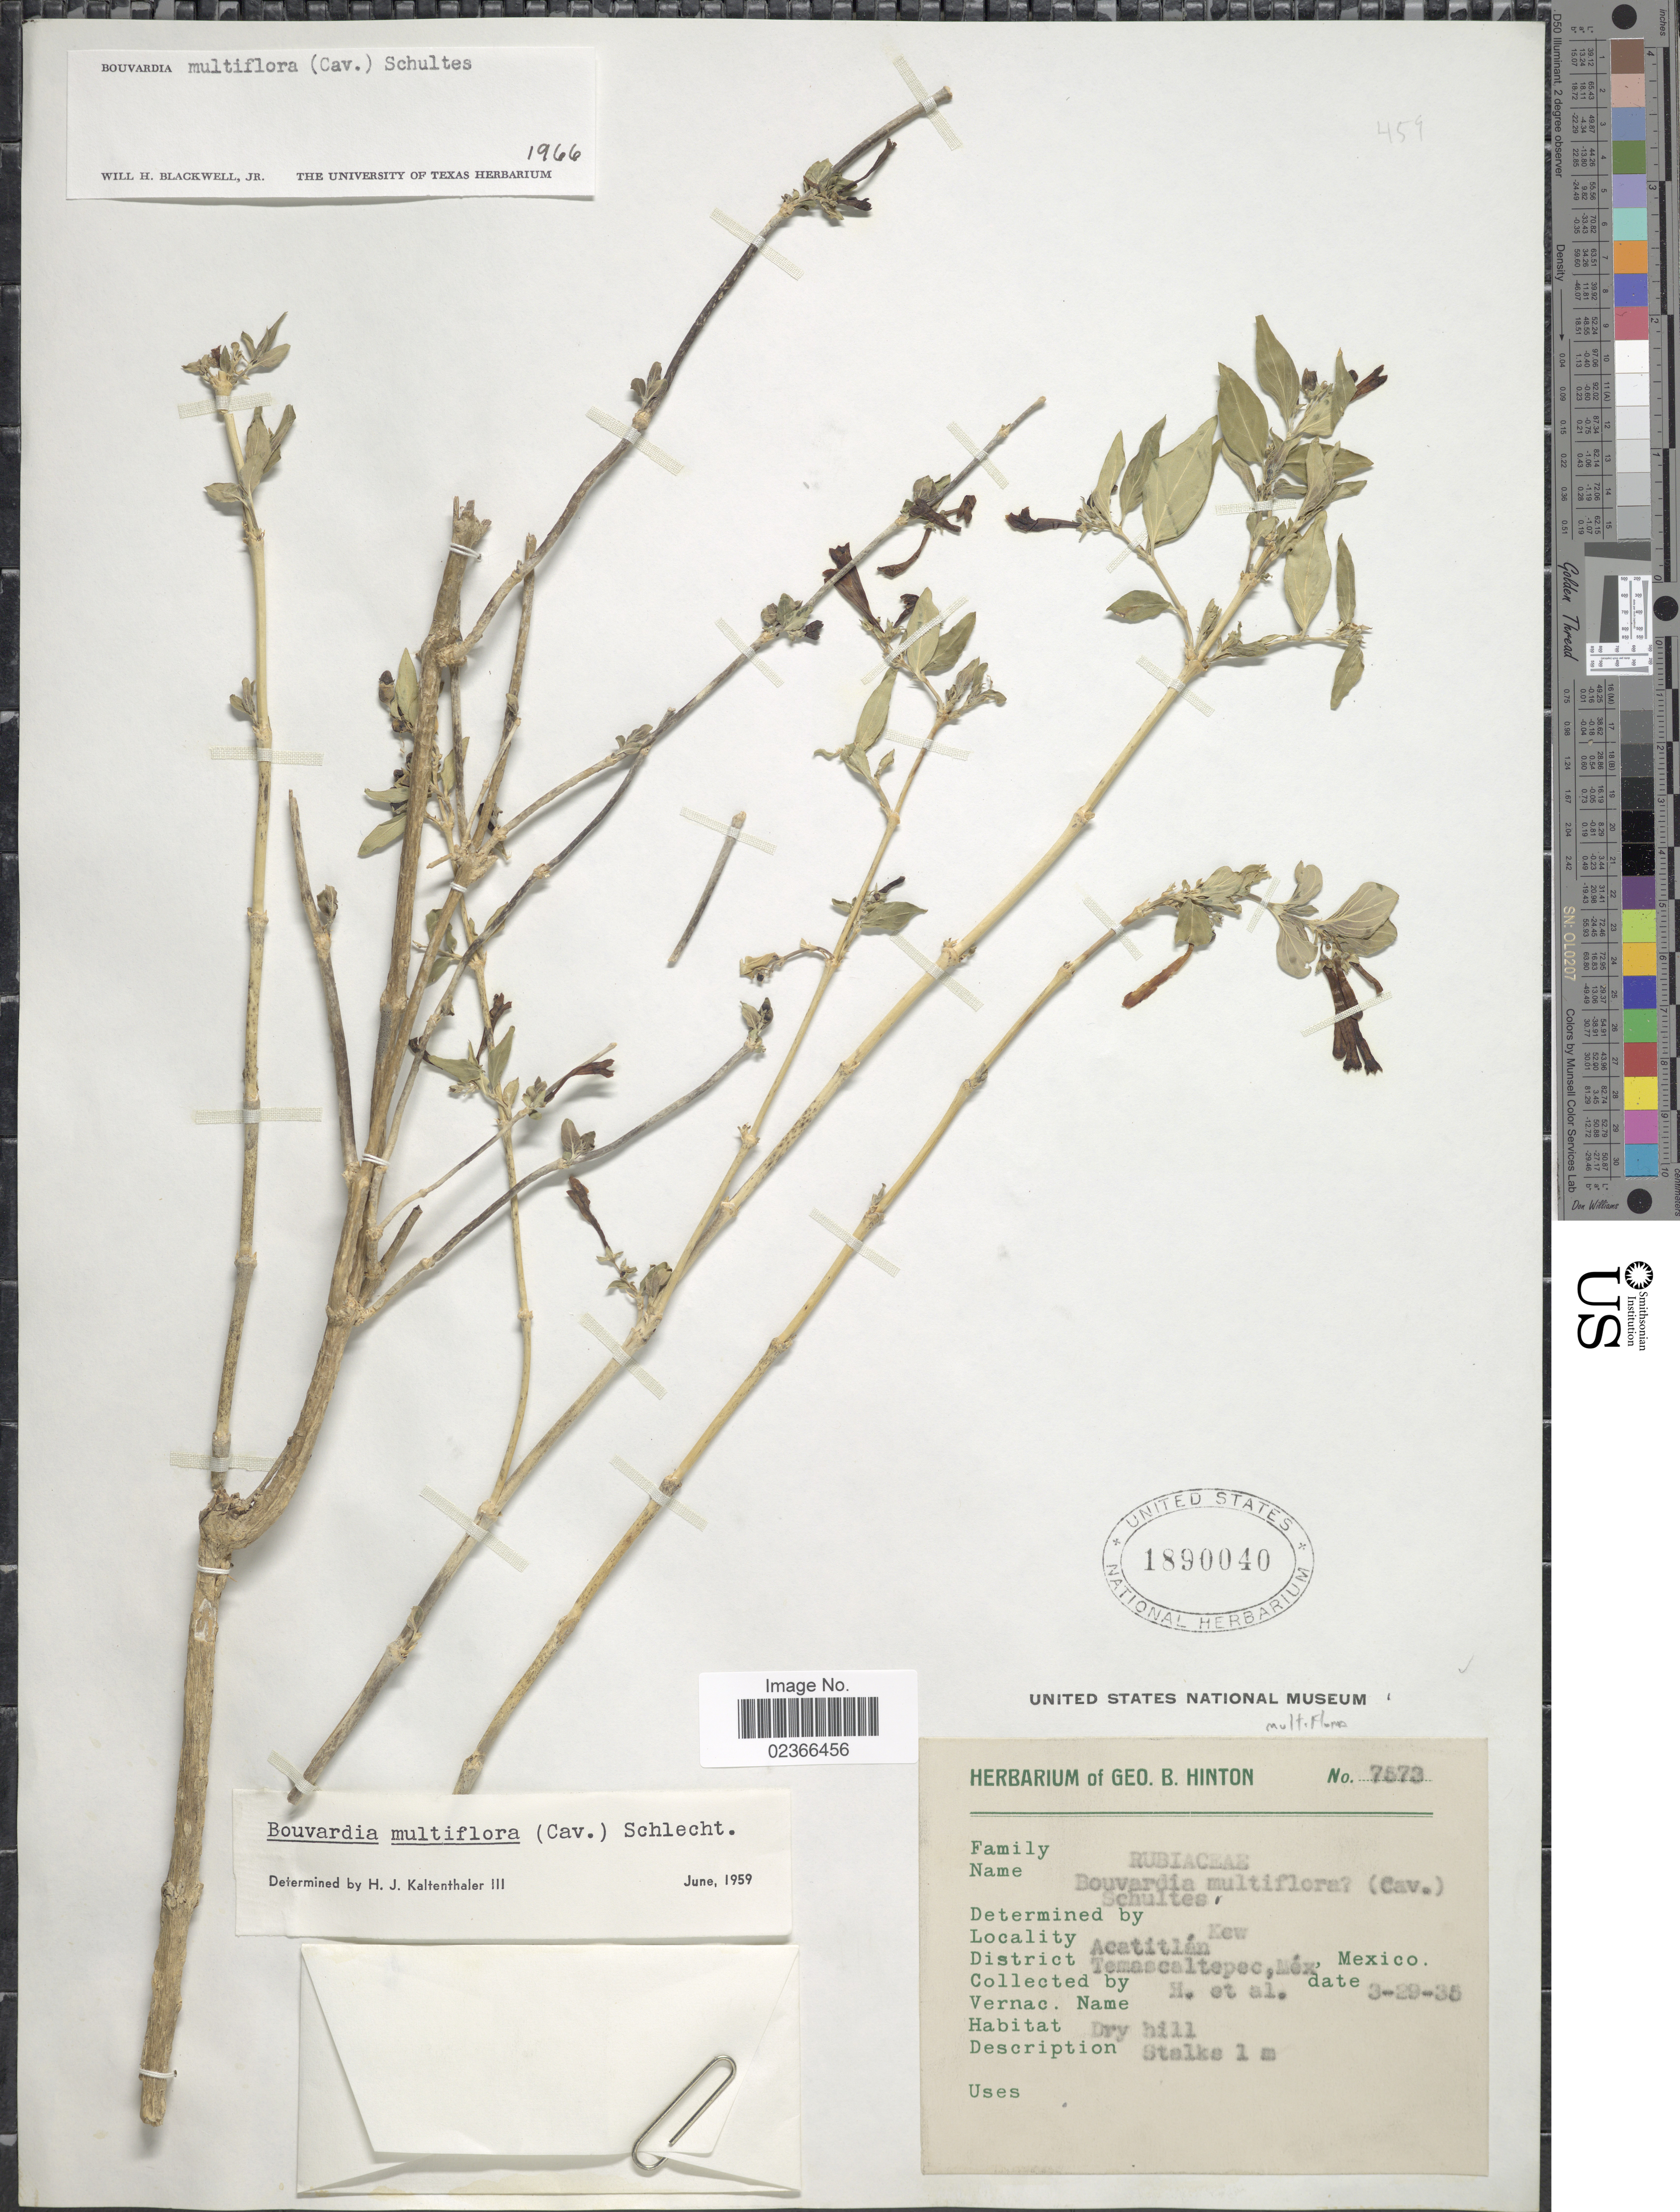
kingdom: Plantae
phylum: Tracheophyta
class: Magnoliopsida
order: Gentianales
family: Rubiaceae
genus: Bouvardia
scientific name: Bouvardia multiflora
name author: (Cav.) Schult.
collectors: G. B. Hinton & et al.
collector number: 7573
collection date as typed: Transcribed d/m/y: 29/3/35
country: Mexico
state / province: México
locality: Kew, District Temascaltepec, Mex.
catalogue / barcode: US 1890040